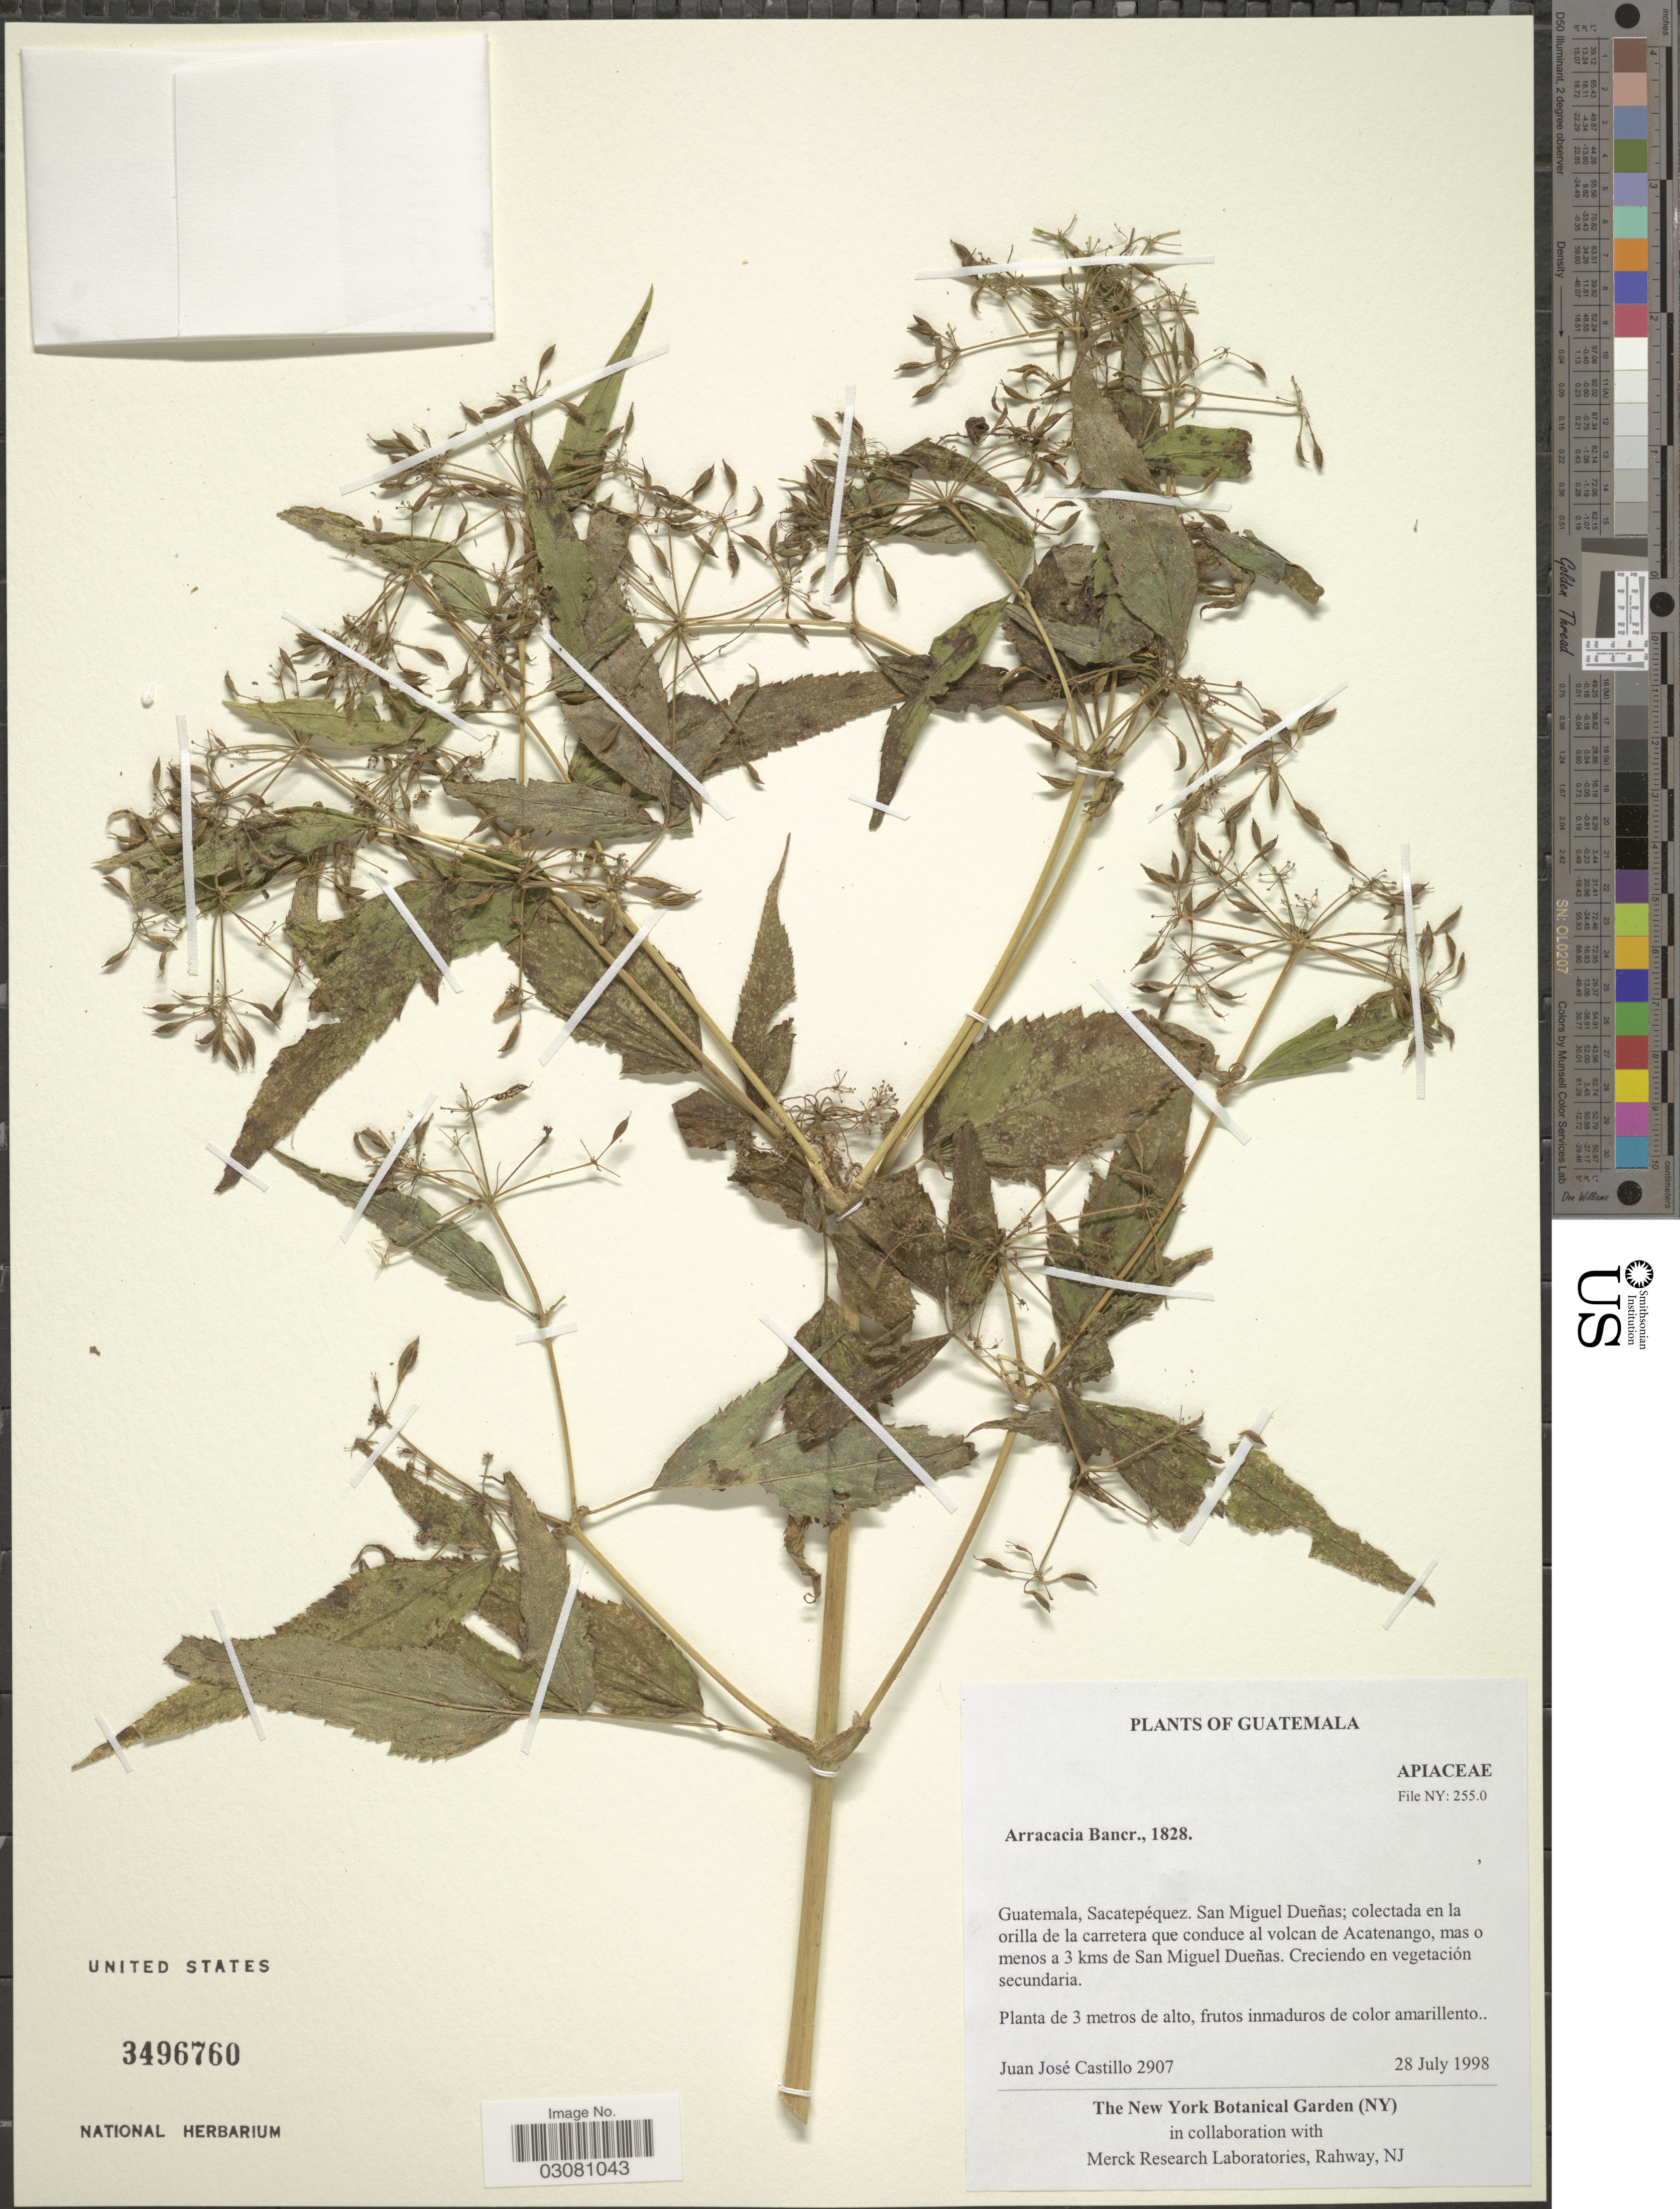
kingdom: Plantae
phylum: Tracheophyta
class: Magnoliopsida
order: Apiales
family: Apiaceae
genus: Arracacia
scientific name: Arracacia sp.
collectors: J. Castillo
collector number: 2907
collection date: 1998-07-28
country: Guatemala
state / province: Sacatepéquez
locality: San Miguel Dueñas; en la orilla de la carretera que conduce al volcan de Acatenango, mas o menos a 3 kms de San Miguel Dueñas.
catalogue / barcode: US 3496760